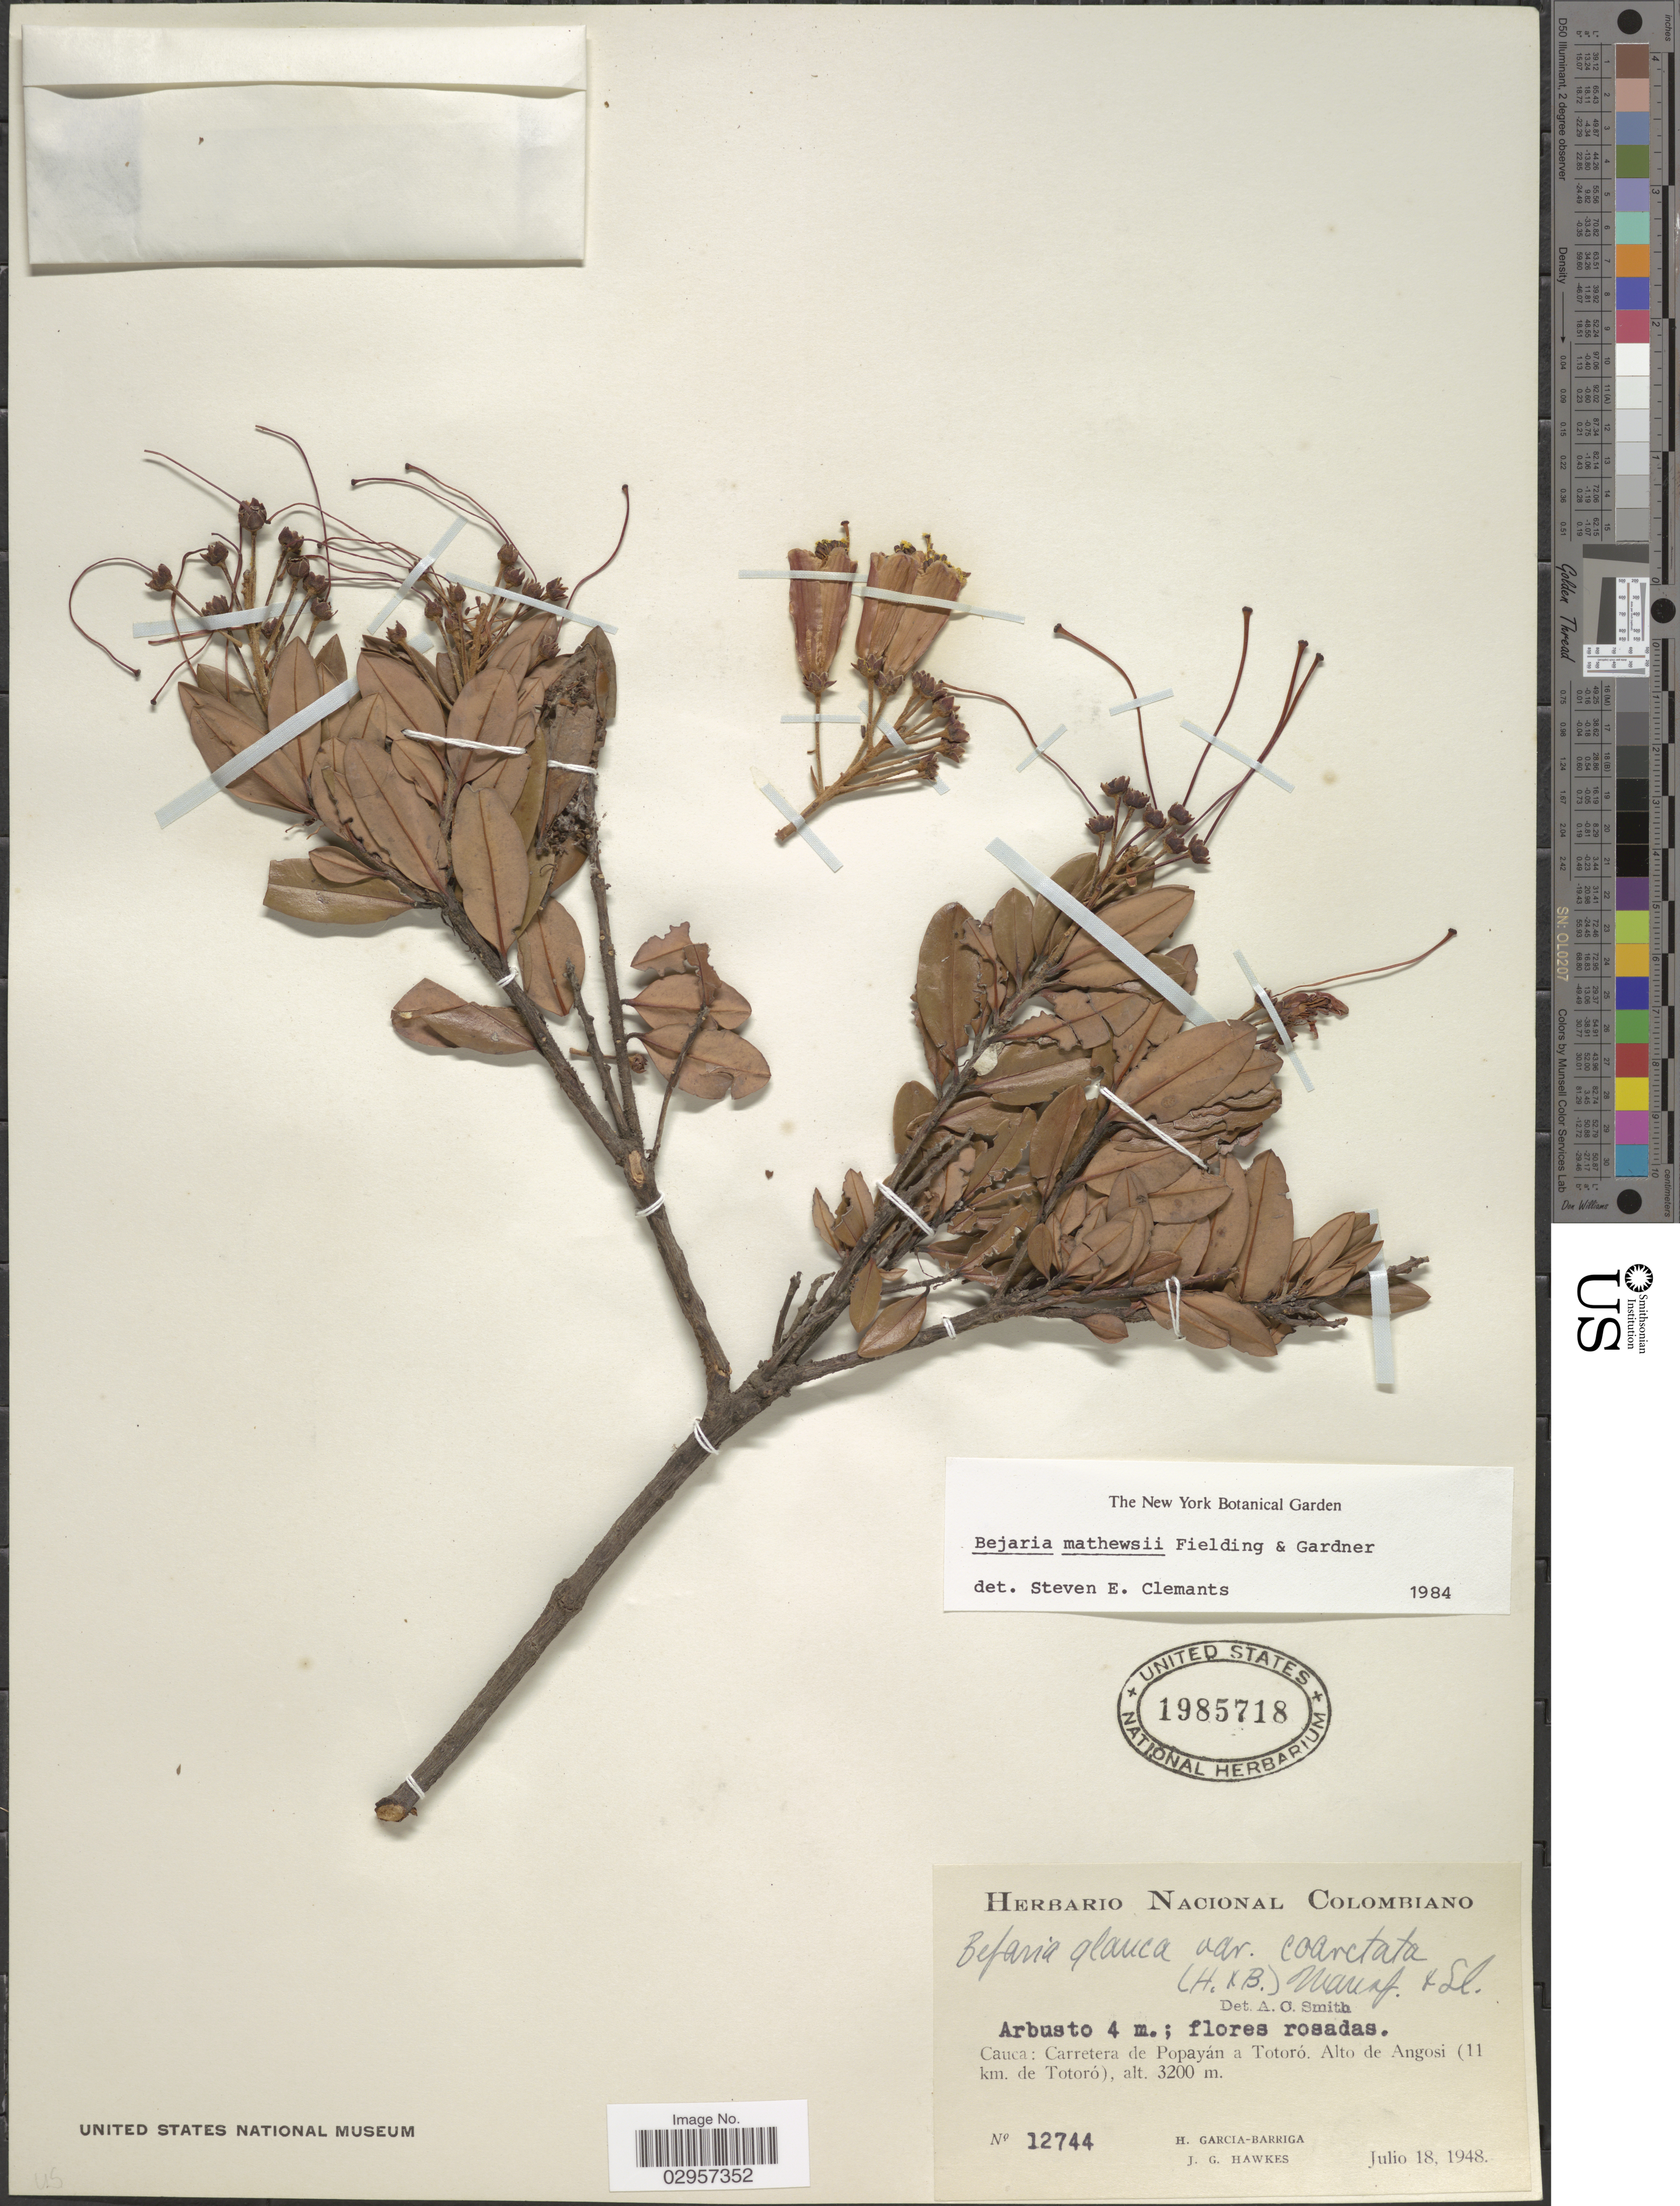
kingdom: Plantae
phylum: Tracheophyta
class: Magnoliopsida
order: Ericales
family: Ericaceae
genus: Bejaria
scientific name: Bejaria mathewsii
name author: Fielding & Gardner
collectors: H. García Barriga & J. Hawkes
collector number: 12744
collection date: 1948-07-18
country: Colombia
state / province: Cauca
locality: Carretera de Popayán a Totoró, Alto de Angosi (11 km. de Totoró).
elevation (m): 3200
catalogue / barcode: US 1985718